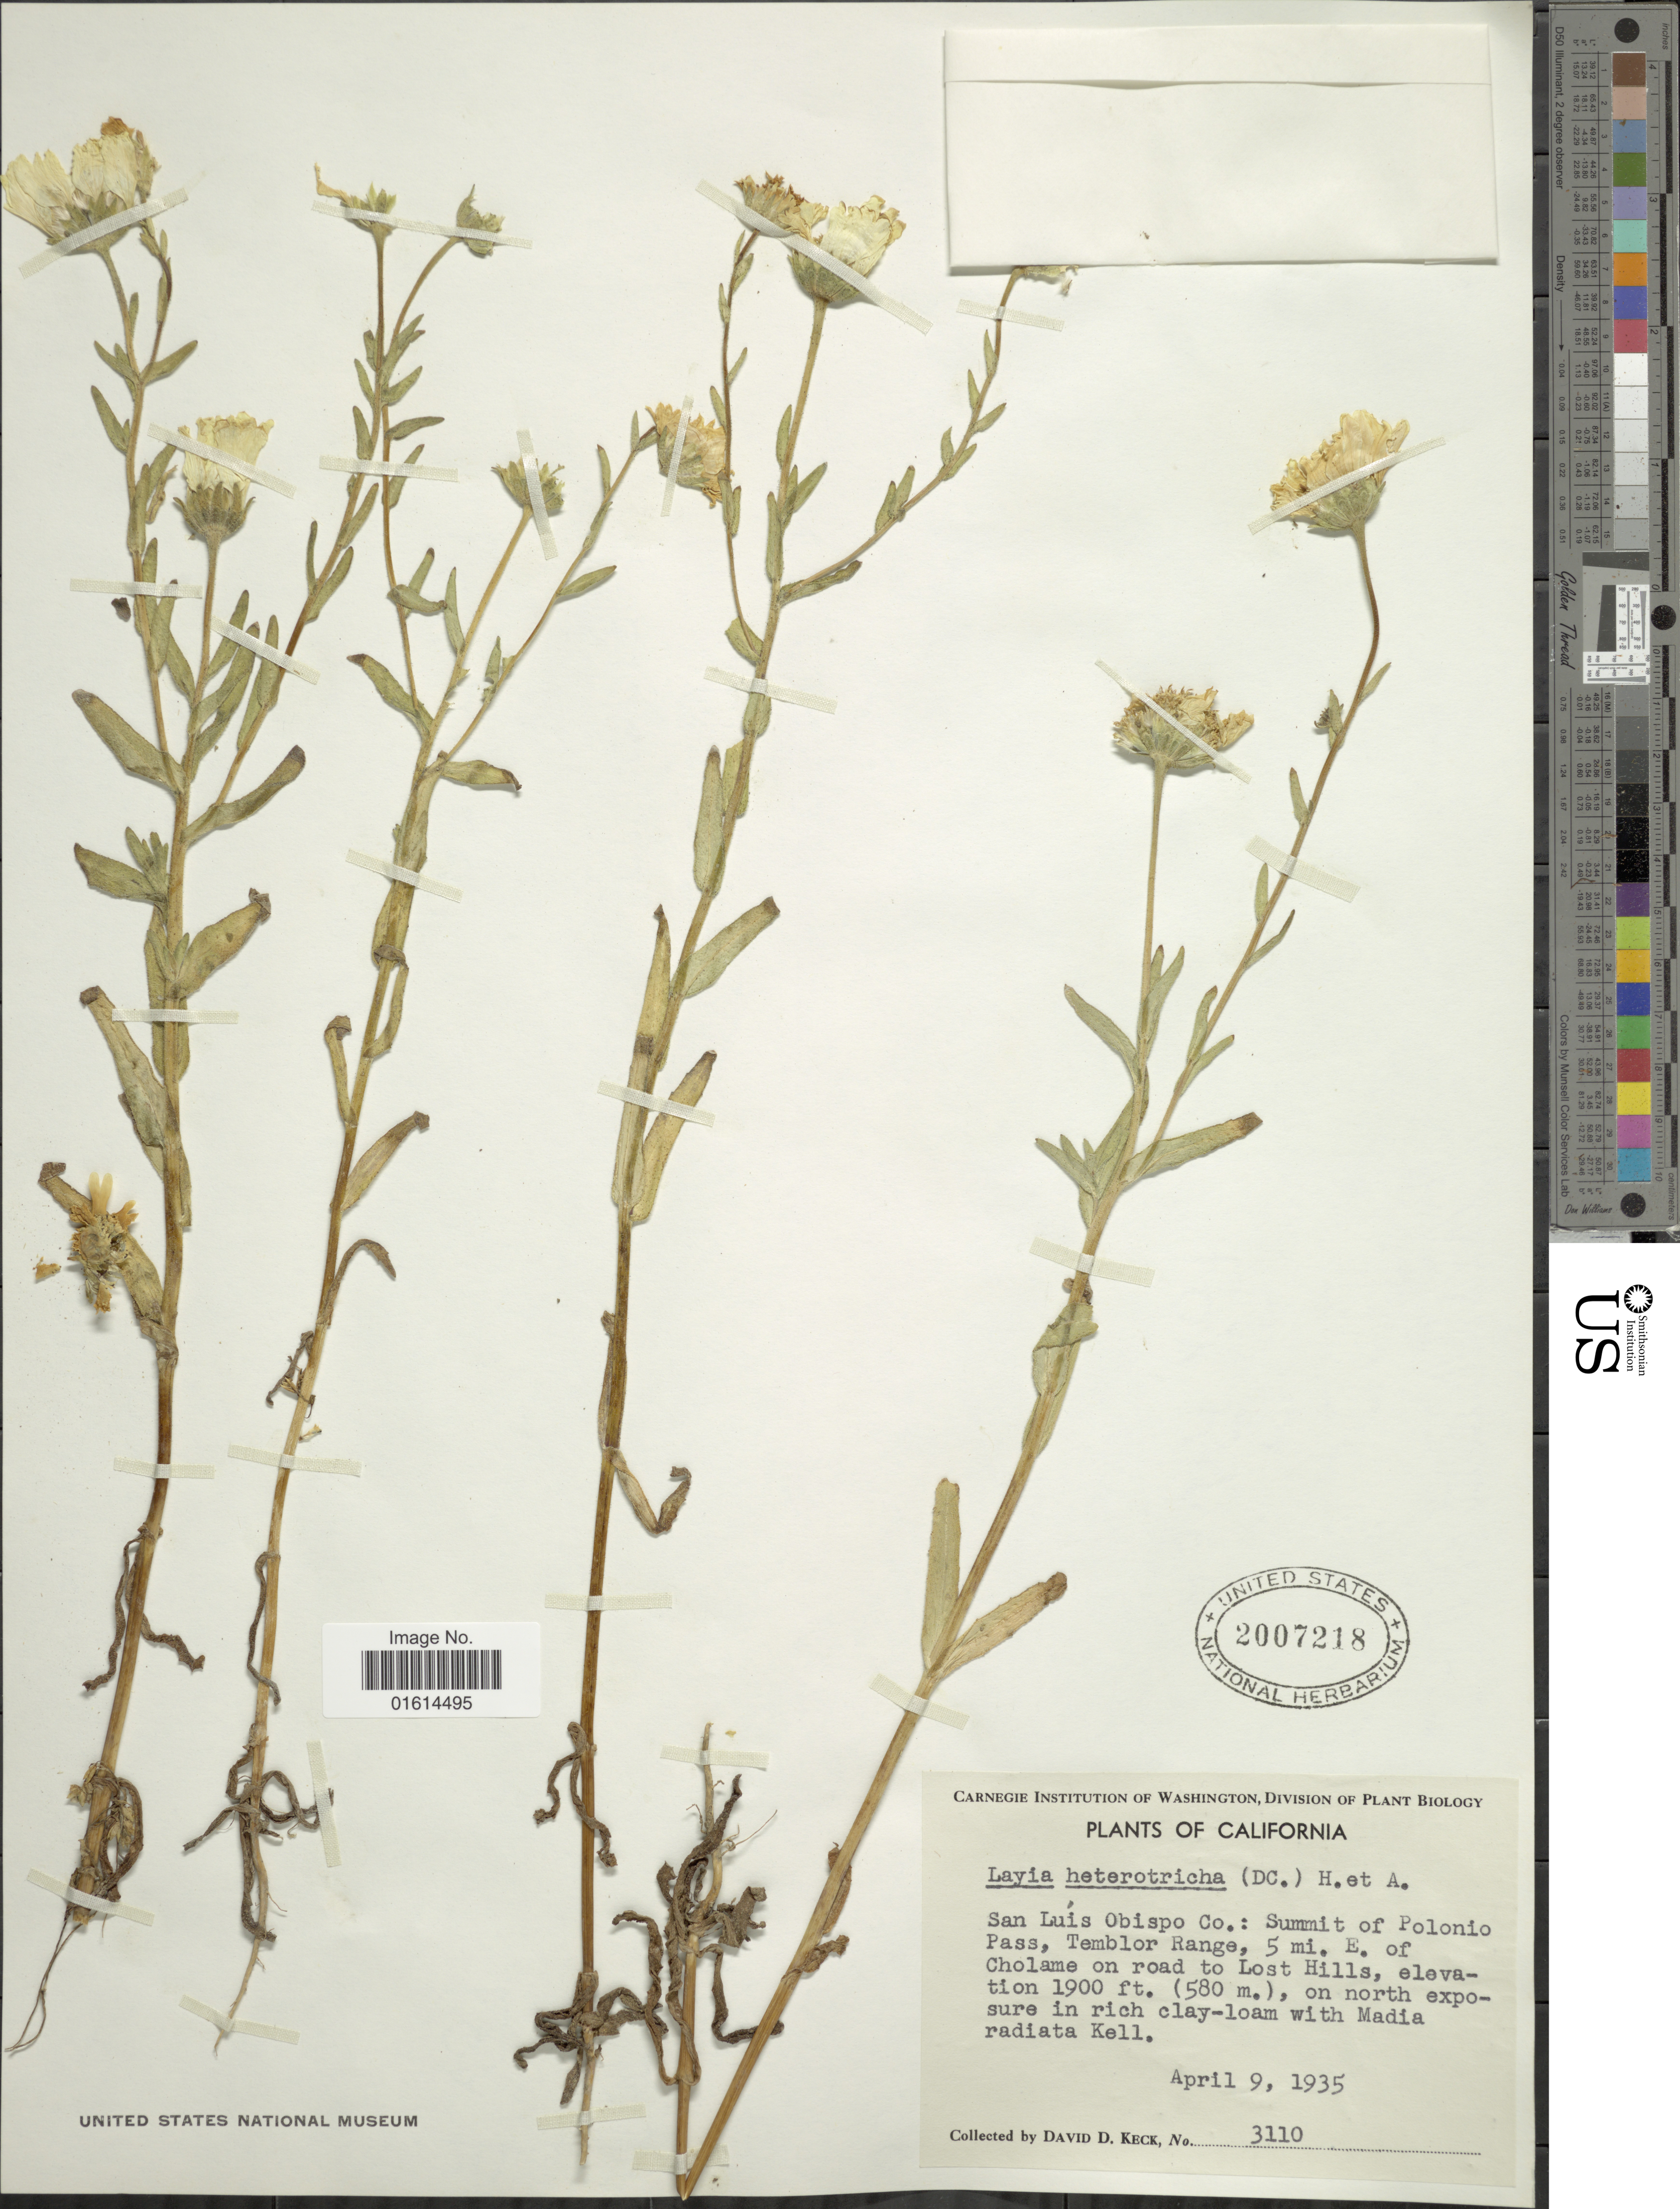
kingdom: Plantae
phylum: Tracheophyta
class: Magnoliopsida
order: Asterales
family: Asteraceae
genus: Layia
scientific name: Layia heterotricha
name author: (DC.) Hook. & Arn.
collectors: D. D. Keck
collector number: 3110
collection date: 1935-04-09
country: United States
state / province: California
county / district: San Luis Obispo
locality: San Luis Obispo Co., Summit of Polonio Pass, Temblor Range, 5 mi. E. of Cholame on road to Lost Hills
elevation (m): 579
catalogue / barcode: US 2007218